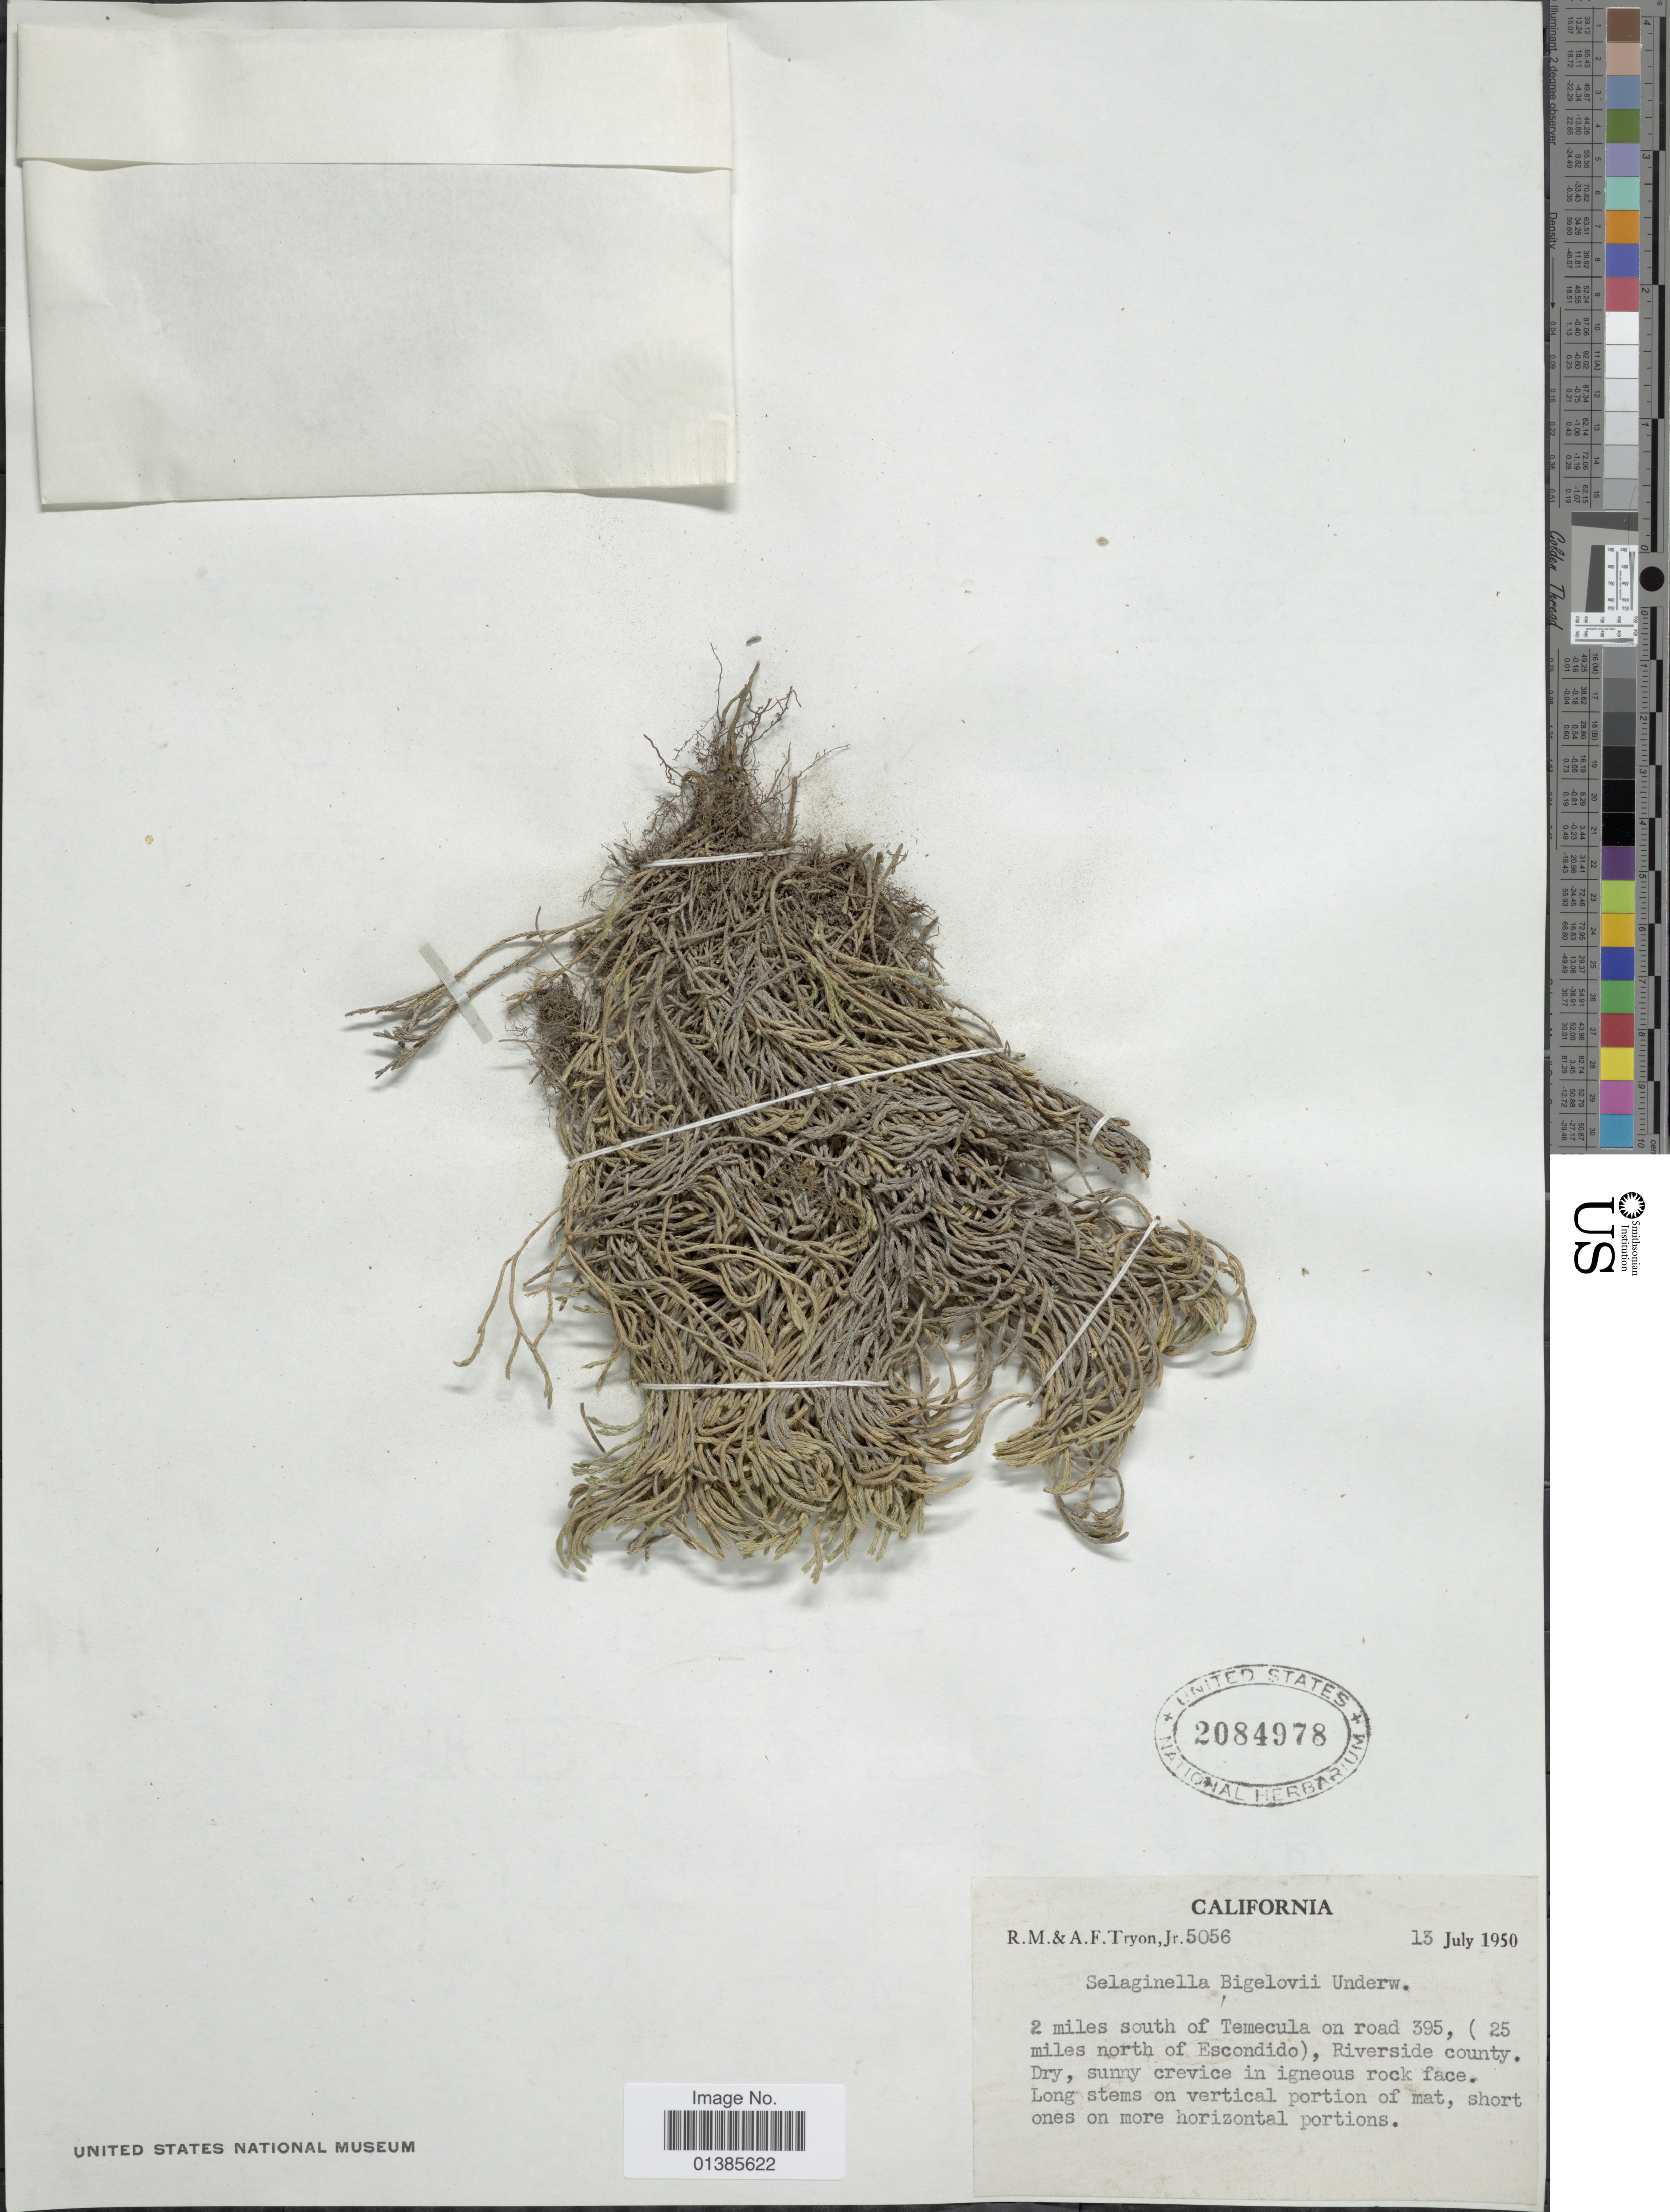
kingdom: Plantae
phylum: Tracheophyta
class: Lycopodiopsida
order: Selaginellales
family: Selaginellaceae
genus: Selaginella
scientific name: Selaginella bigelovii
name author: Underw.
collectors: R. M. Tryon & A. F. Tryon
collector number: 5056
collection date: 1950-07-13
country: United States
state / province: California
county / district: Riverside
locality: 2 miles south of Temecula on road 395, (25 miles north of Escondido), Riverside county.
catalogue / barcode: US 2084978